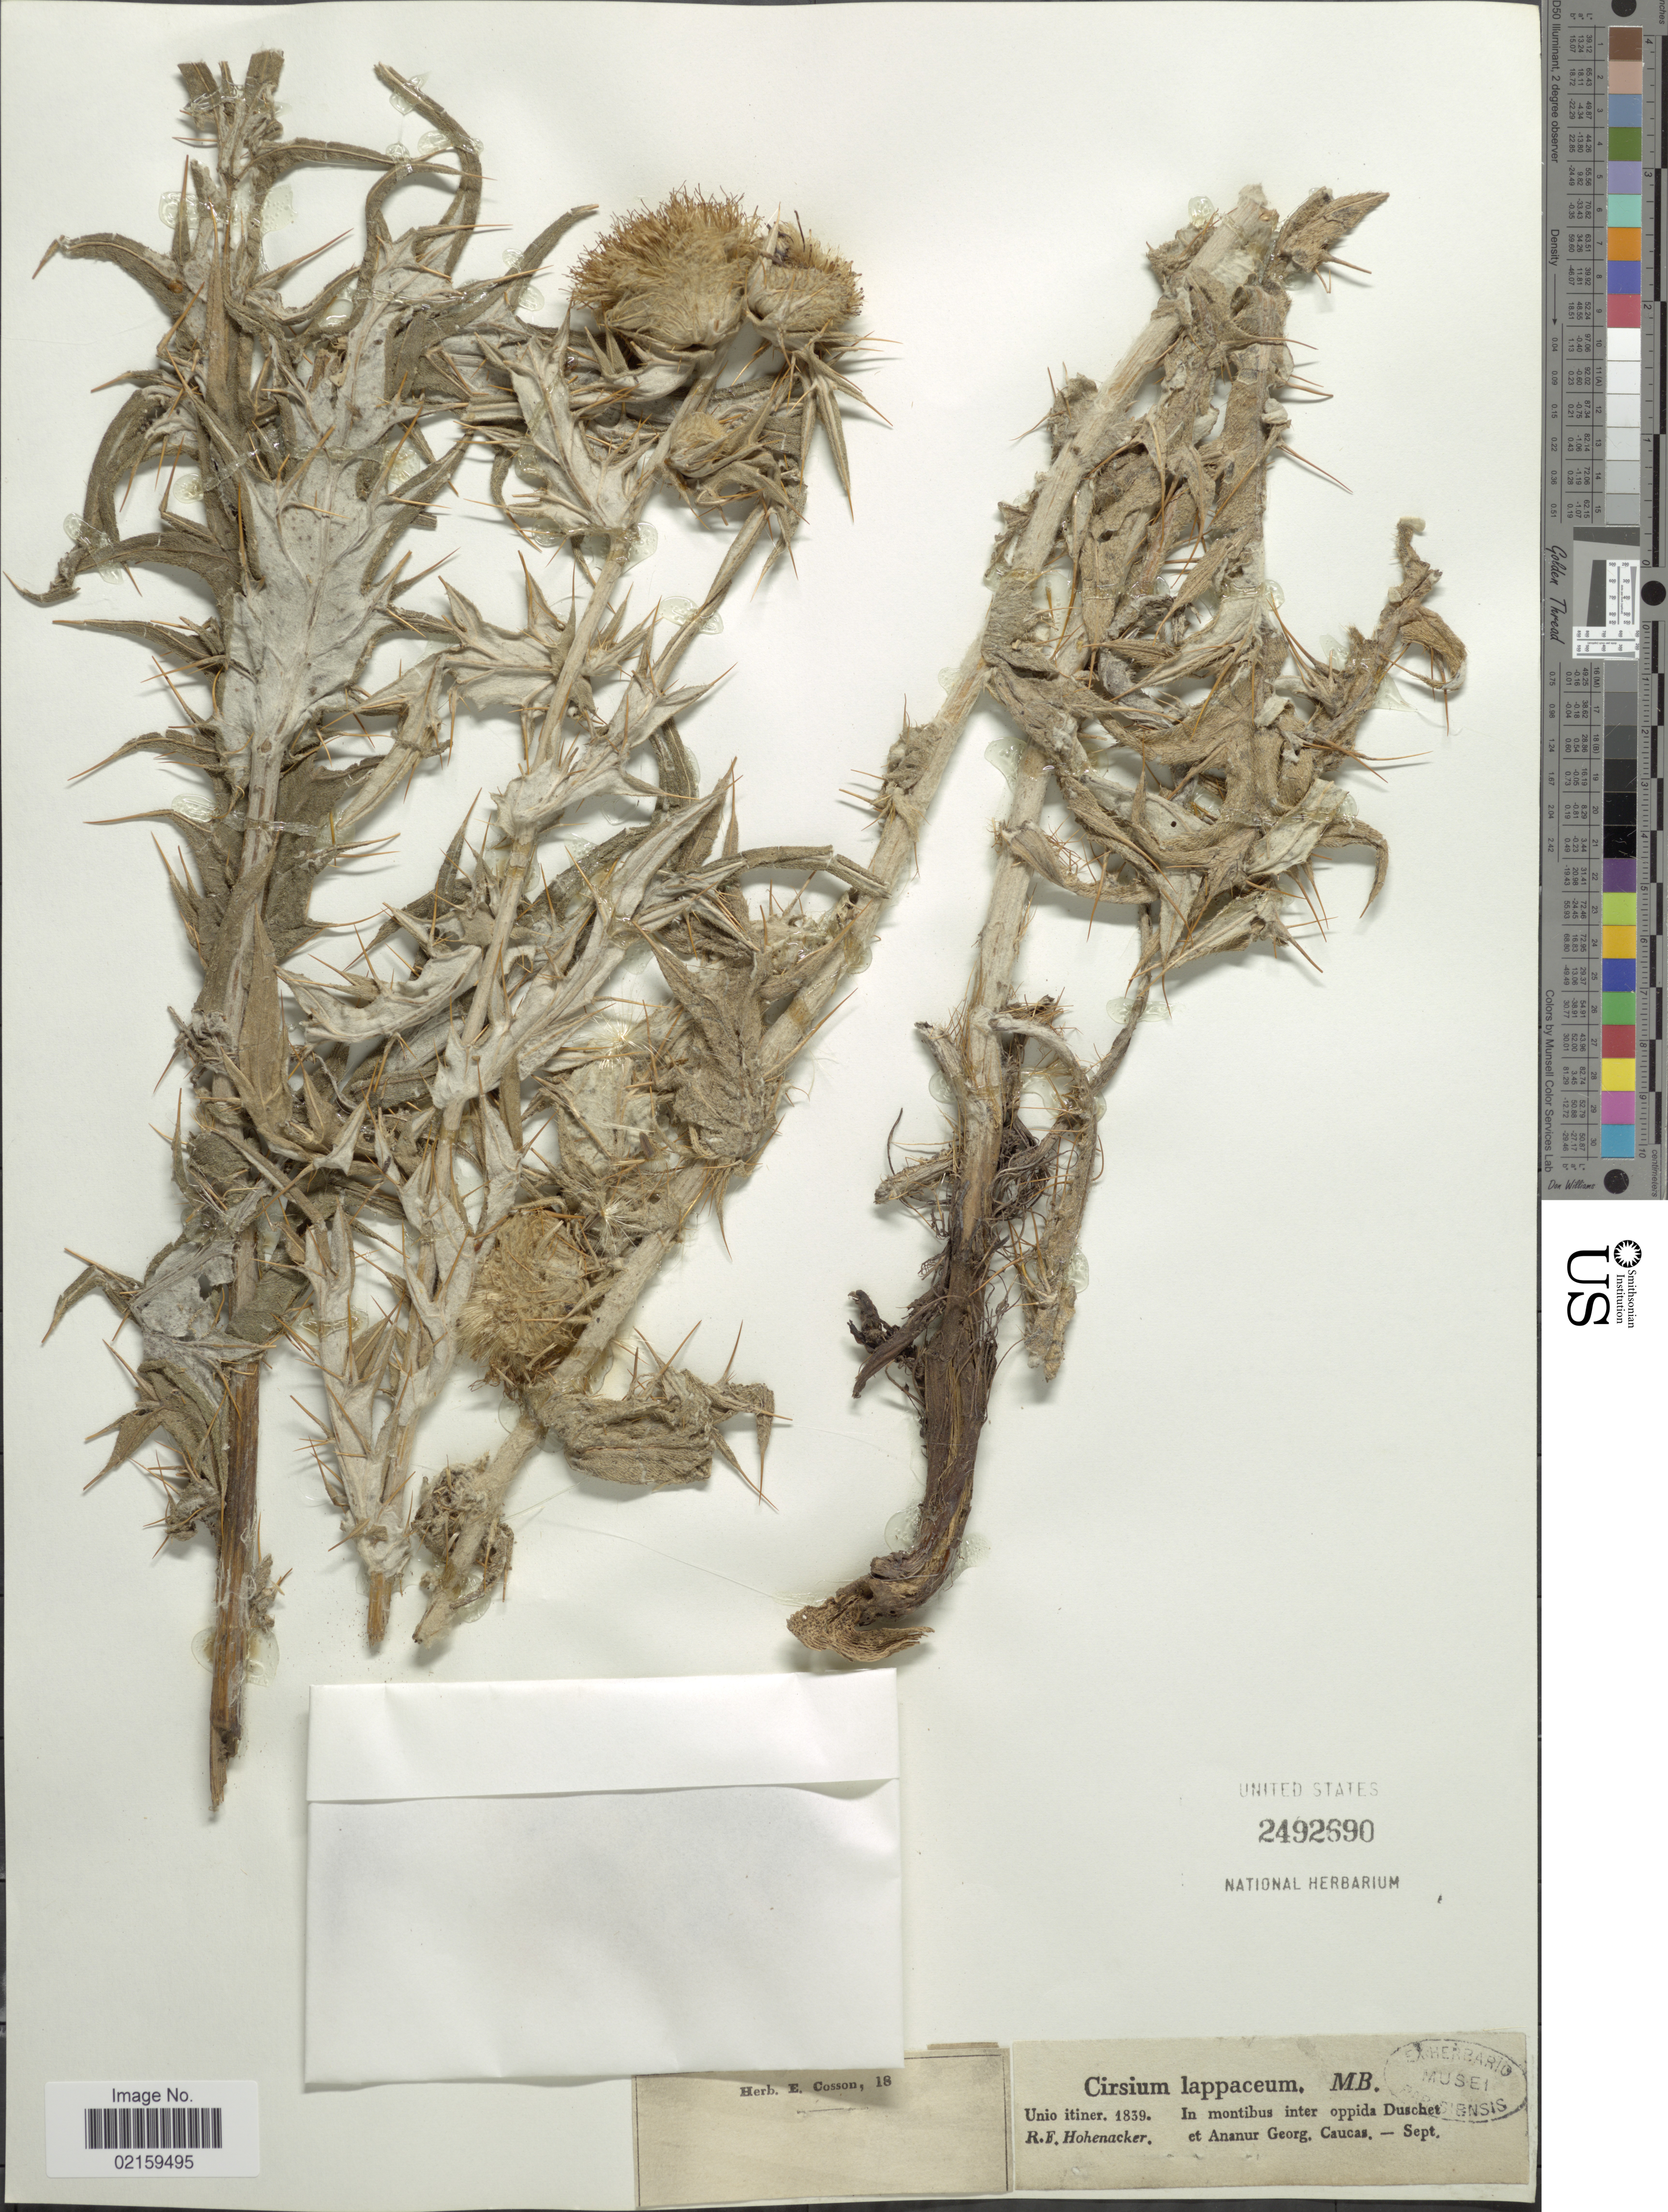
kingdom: Plantae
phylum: Tracheophyta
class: Magnoliopsida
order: Asterales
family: Asteraceae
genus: Cirsium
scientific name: Cirsium leucocephalum subsp. penicillatum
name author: (K. Koch) Greuter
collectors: R. F. Hohenacker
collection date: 1839-09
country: Georgia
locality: In montibus inter oppida Duschet et Ananur Georg. Caucas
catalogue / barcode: US 2492690